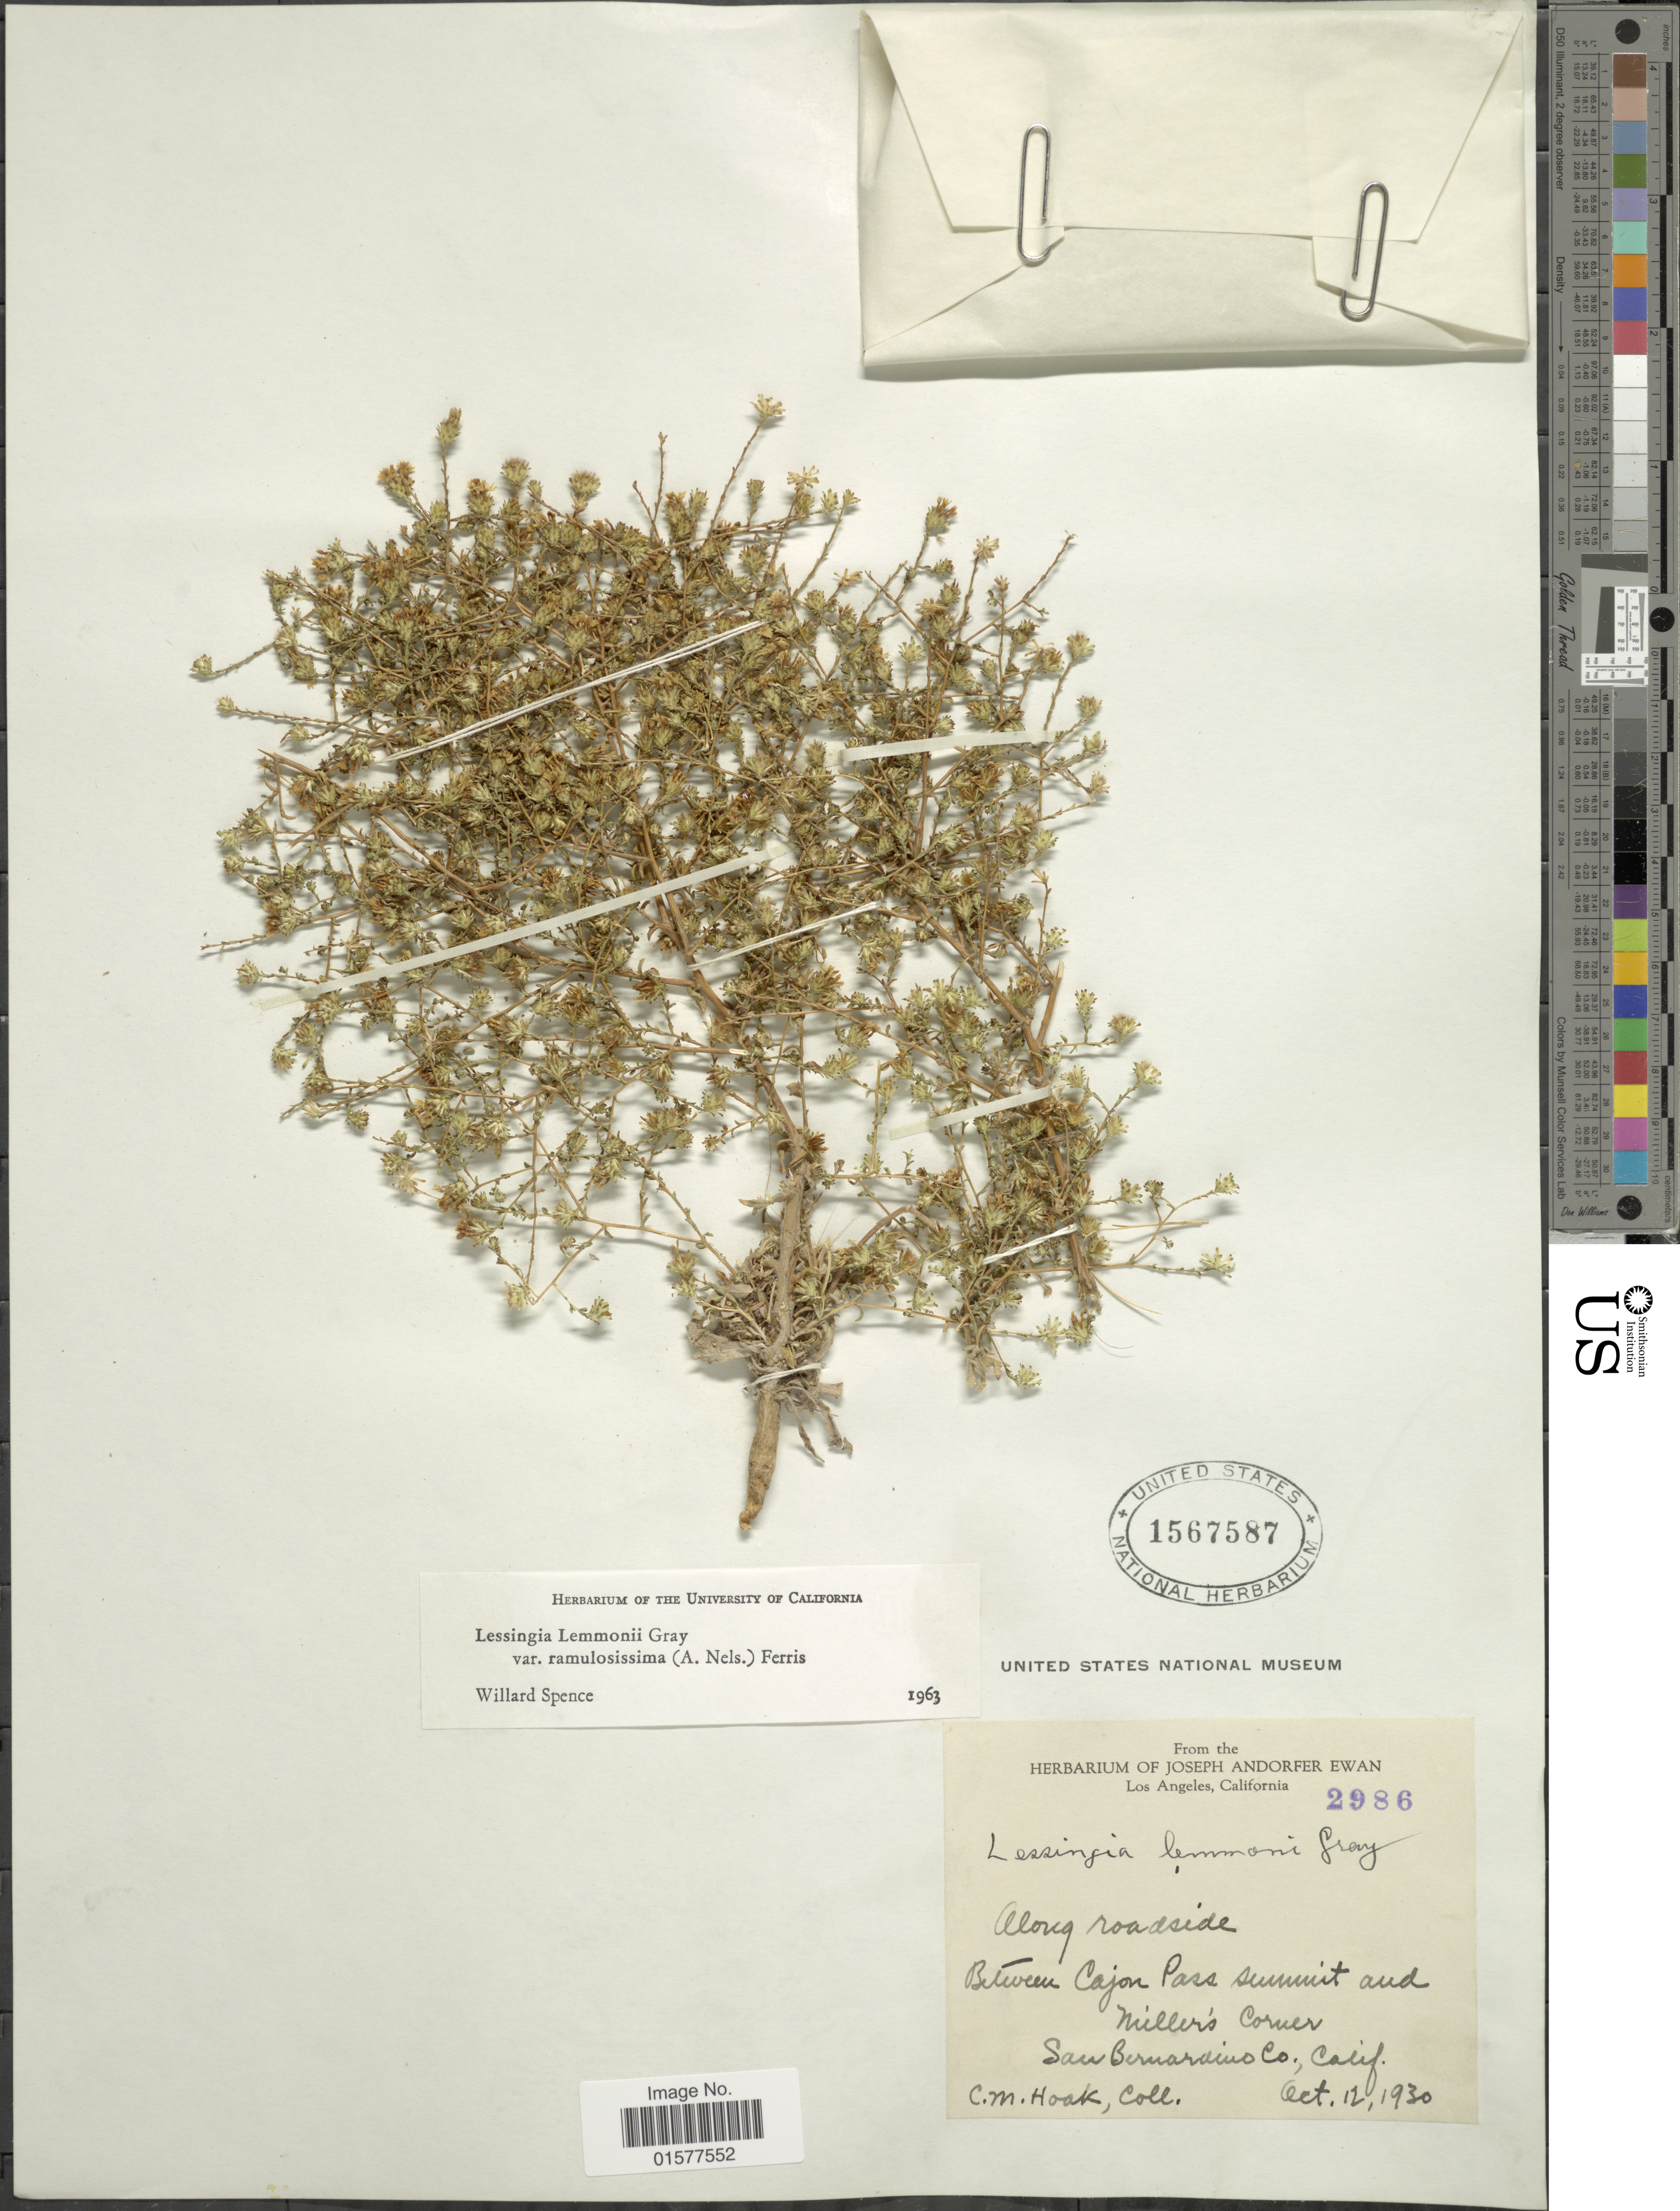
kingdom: Plantae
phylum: Tracheophyta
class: Magnoliopsida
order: Asterales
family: Asteraceae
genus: Lessingia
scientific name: Lessingia lemmonii var. ramulosissima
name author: (A. Nelson) Ferris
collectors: C. Hoak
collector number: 2986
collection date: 1930-10-12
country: United States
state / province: California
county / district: Los Angeles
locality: Los Angeles, California, Along roadside, Between Cajon Pass summit and Miller's Corner, San Bernardino Co. Calif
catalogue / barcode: US 1567587